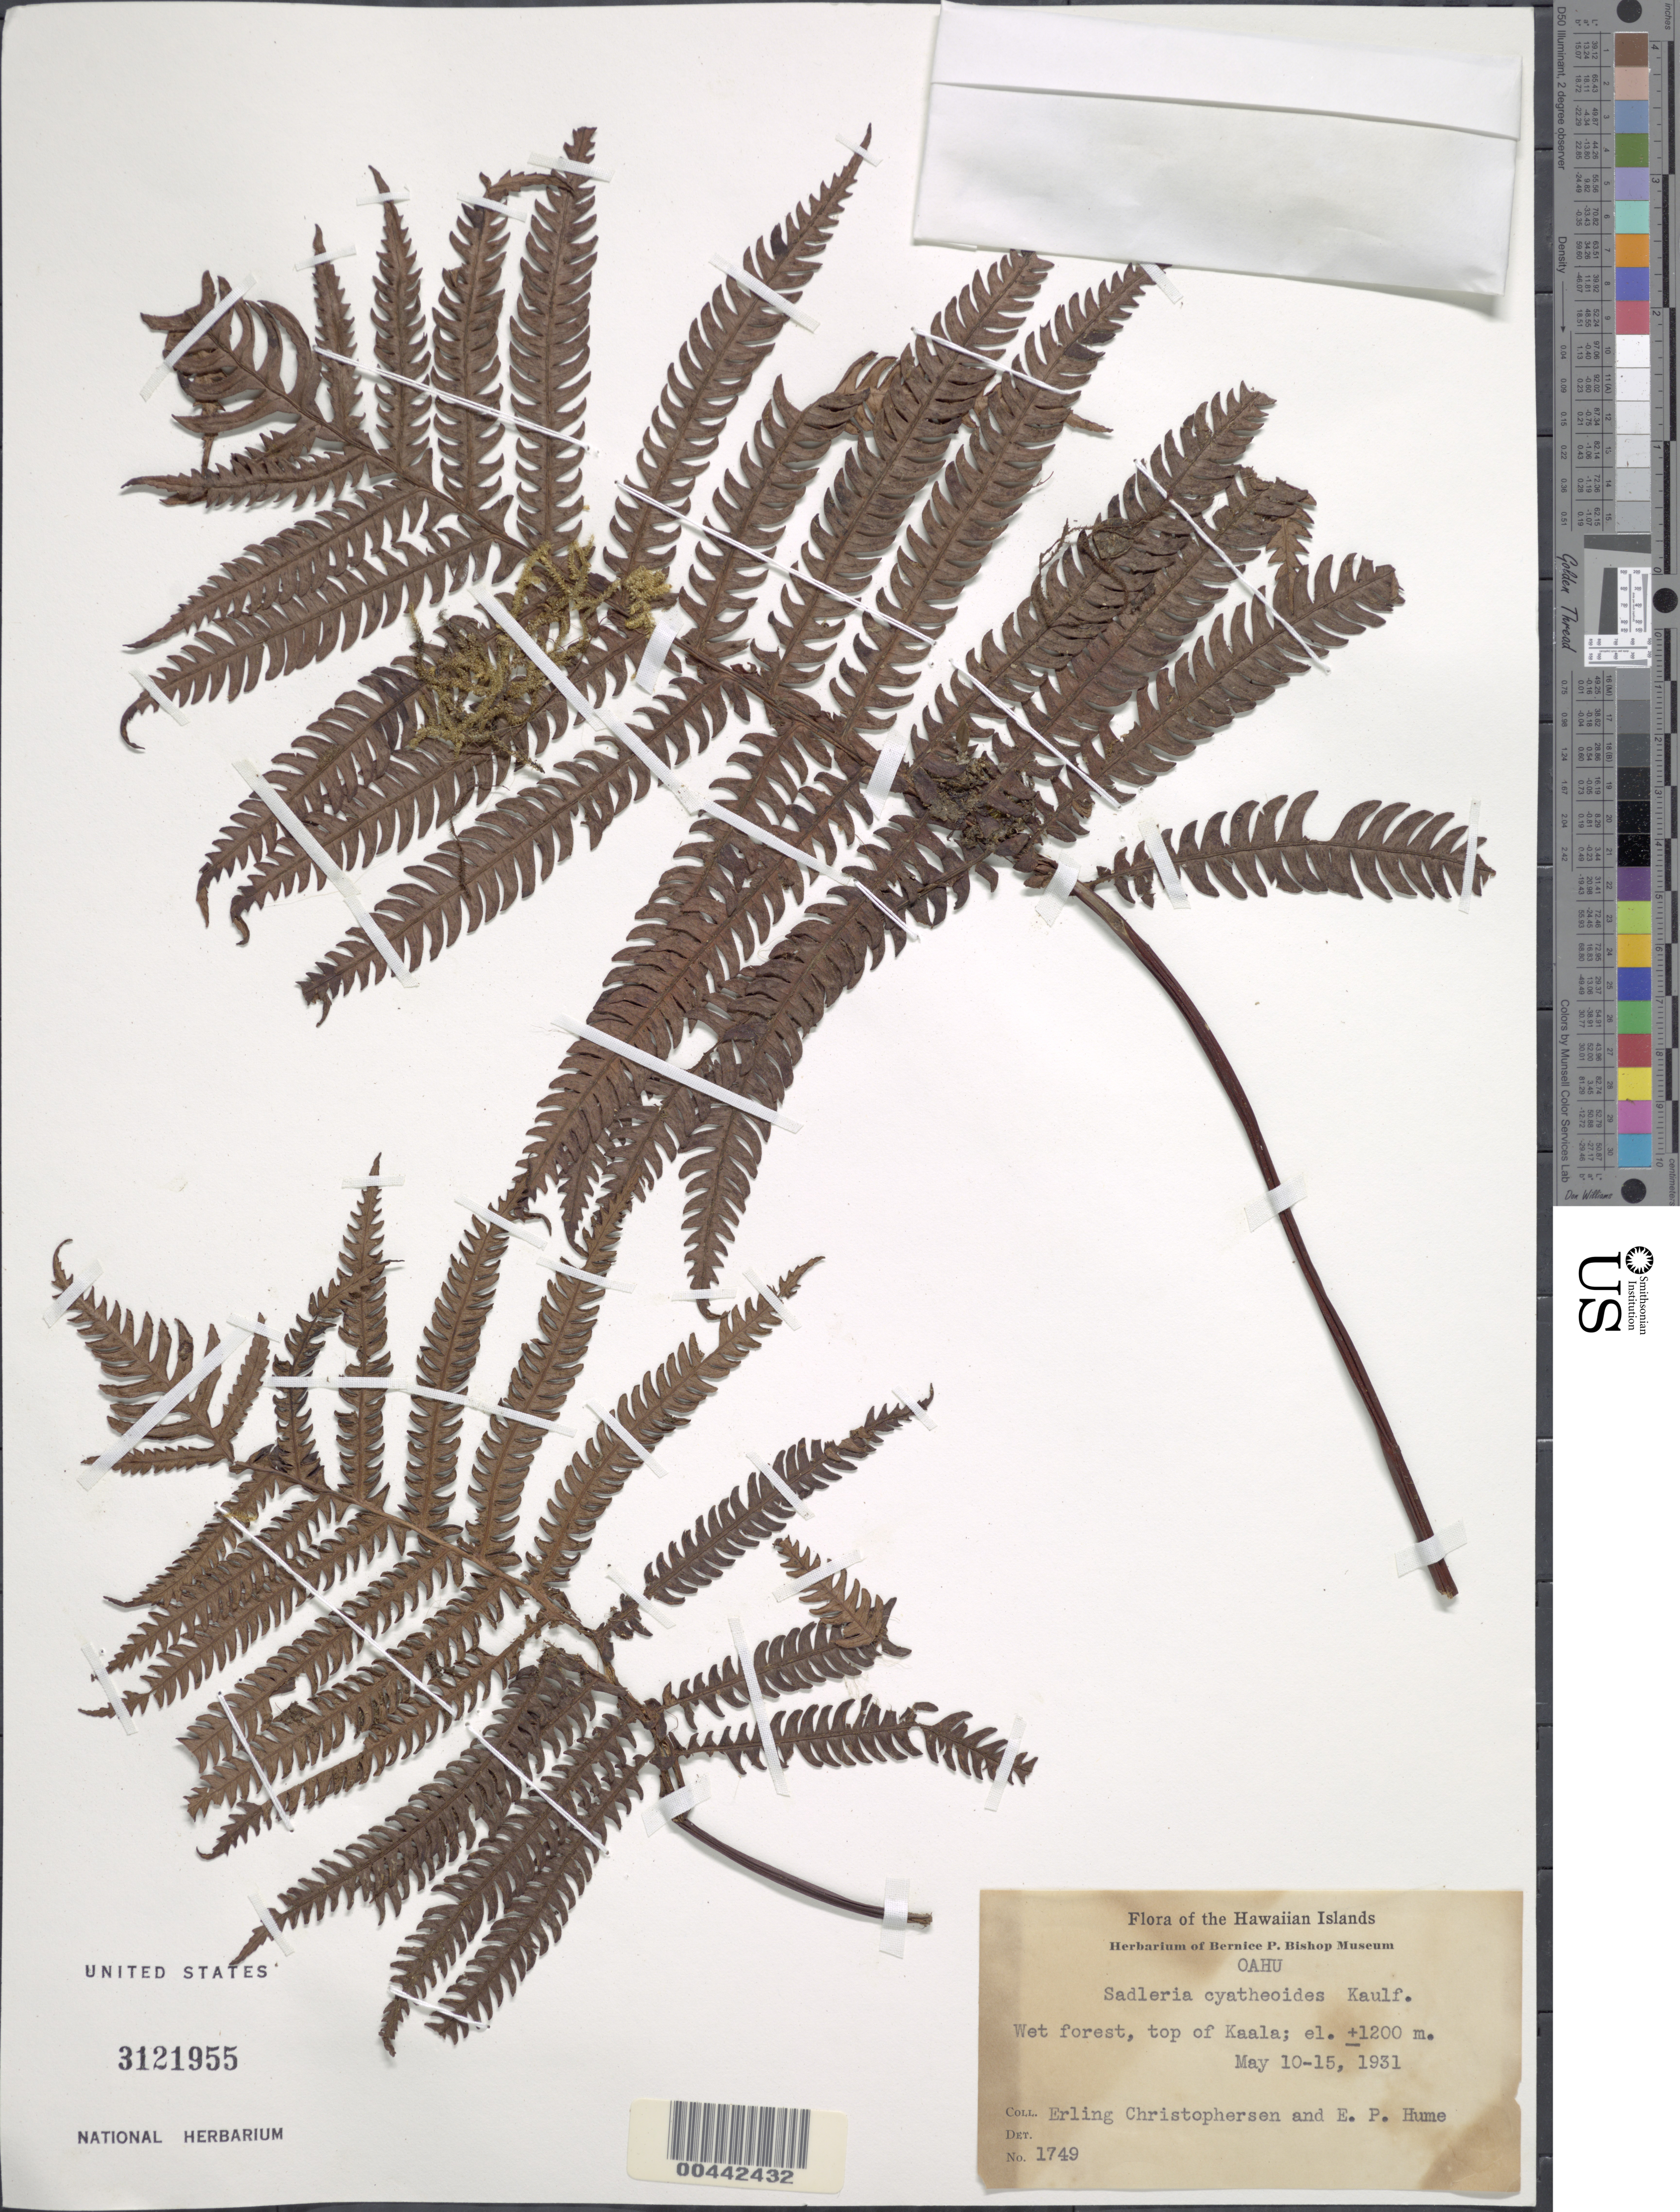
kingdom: Plantae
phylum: Tracheophyta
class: Polypodiopsida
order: Polypodiales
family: Blechnaceae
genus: Sadleria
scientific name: Sadleria cyatheoides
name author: Kaulf.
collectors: E. Christophersen & E. Hume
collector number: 1749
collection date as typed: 10 May 1931 to 15 May 1931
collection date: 1931-05-10/1931-05-15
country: United States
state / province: Hawaii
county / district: Hawaii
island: Hawaii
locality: Top of Kaala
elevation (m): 1200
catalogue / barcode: US 3121955